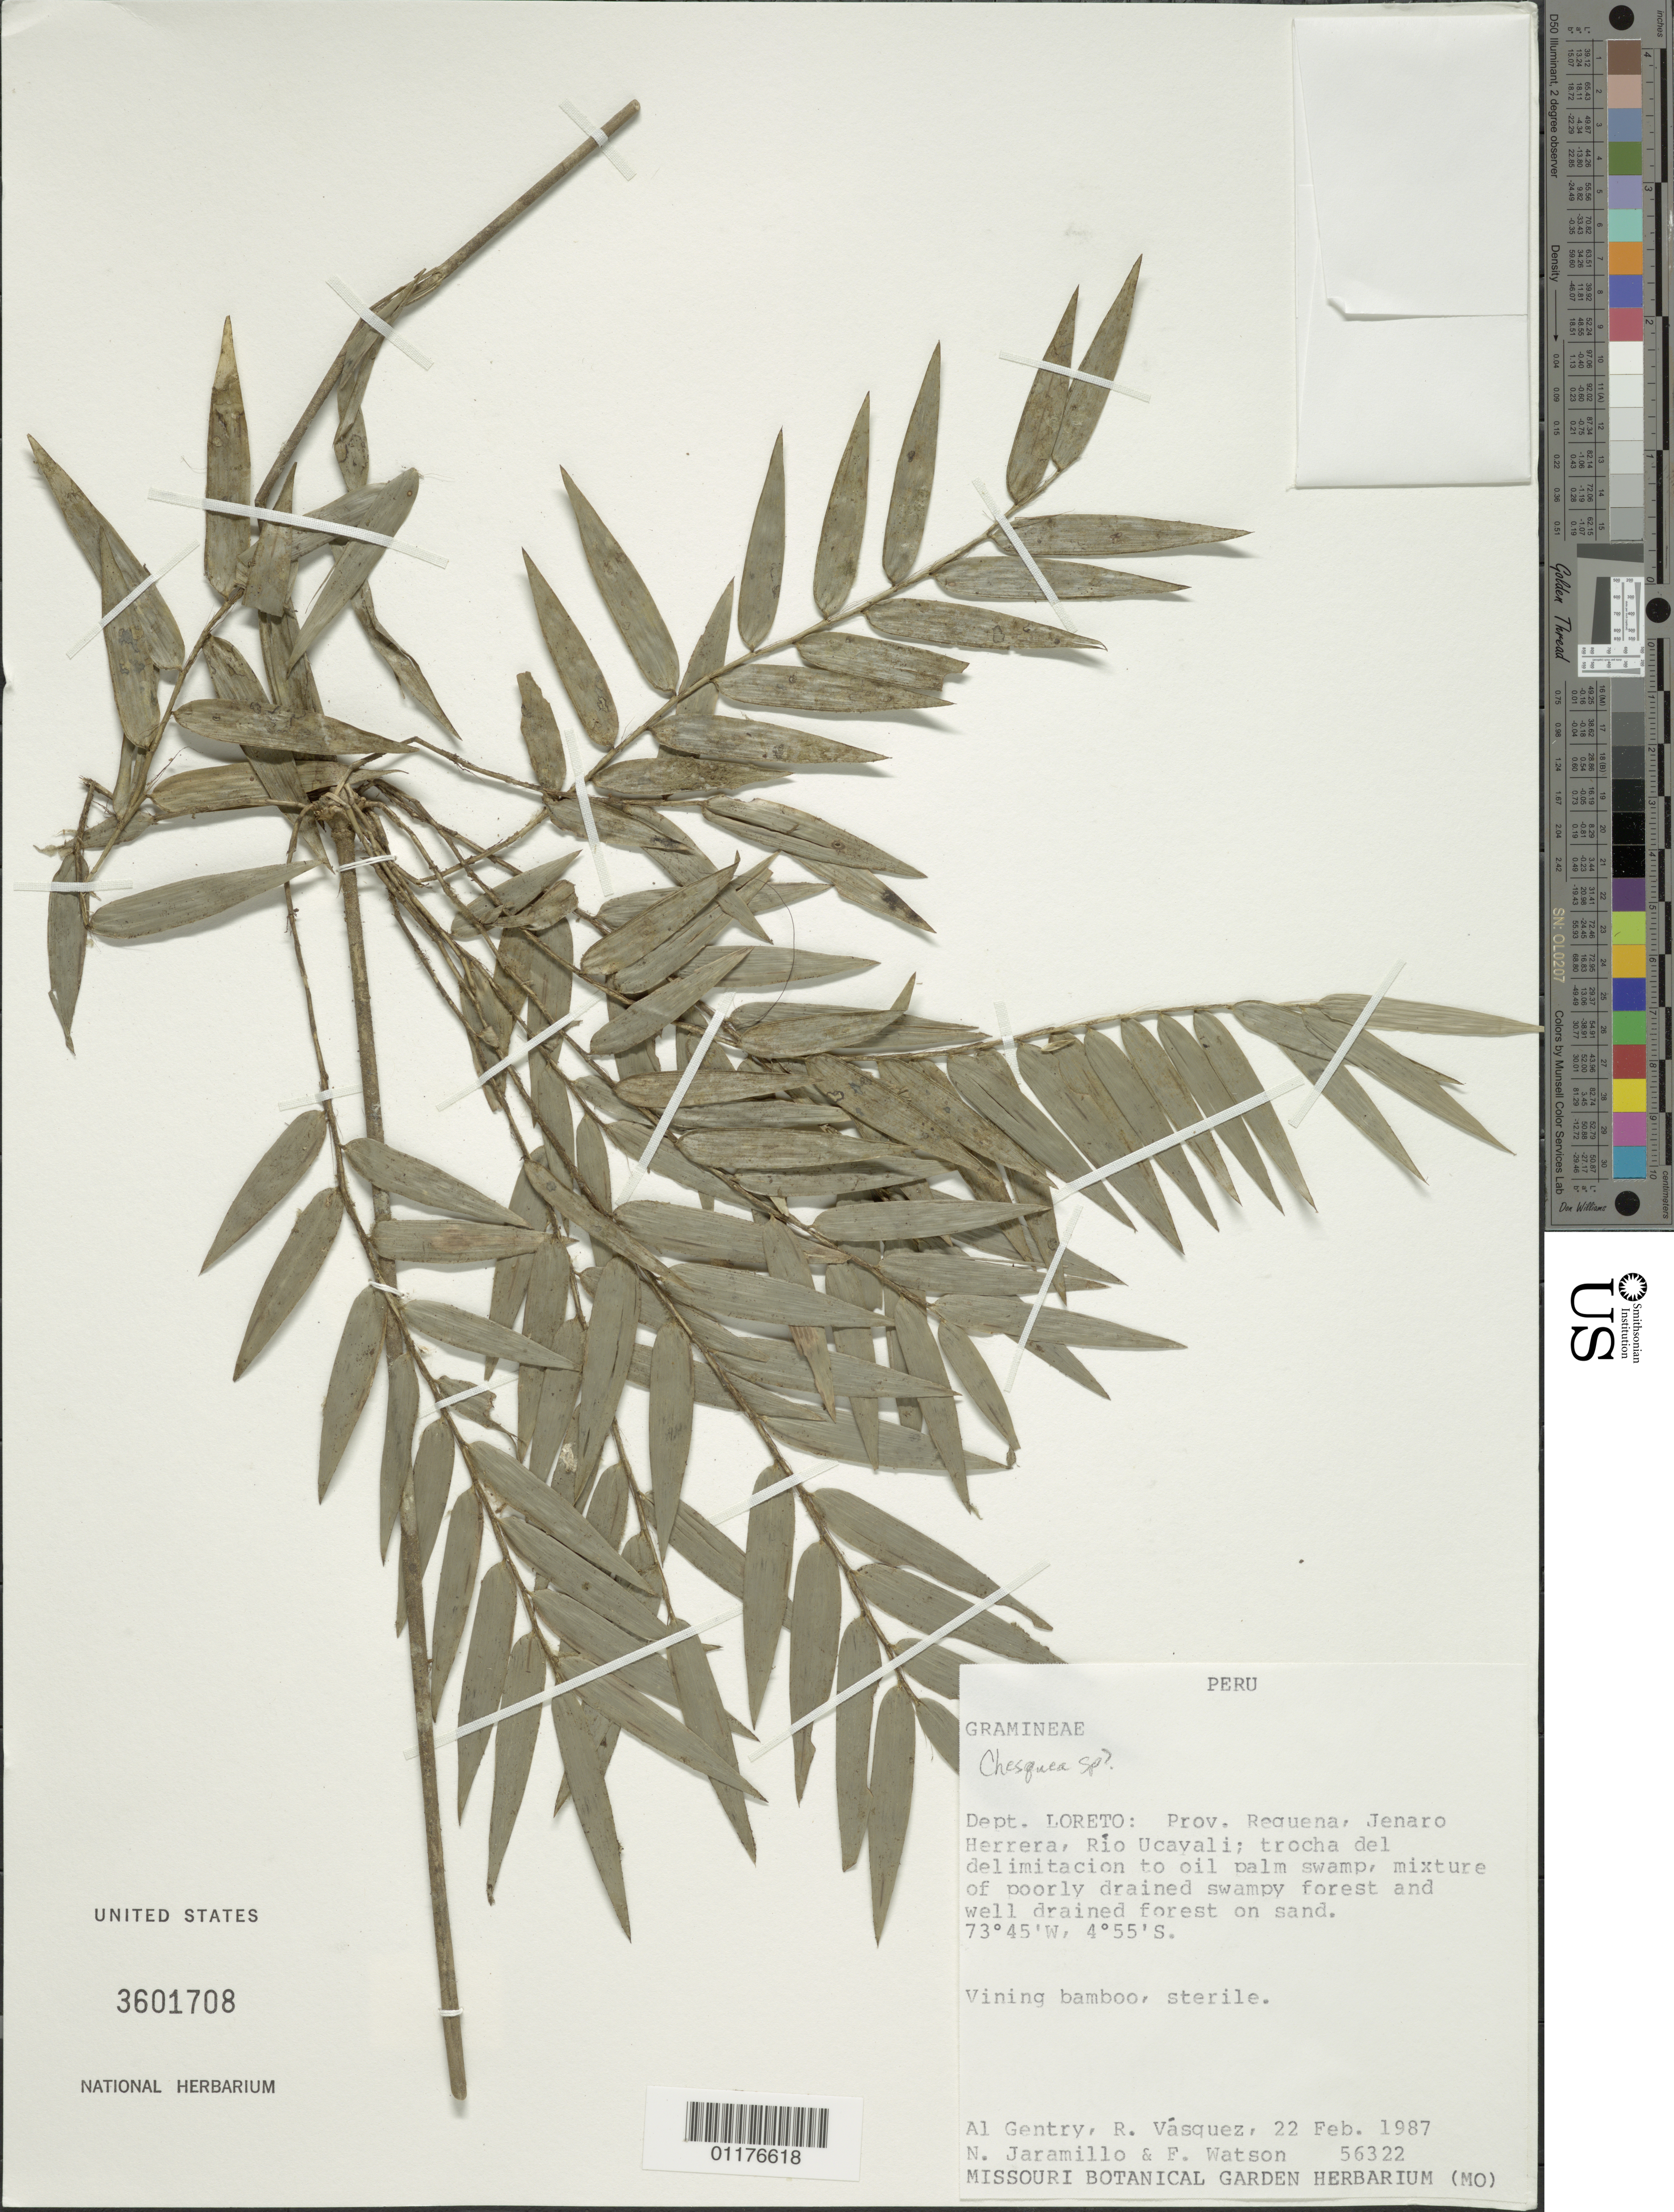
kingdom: Plantae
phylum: Tracheophyta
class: Liliopsida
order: Poales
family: Poaceae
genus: Arthrostylidium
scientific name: Arthrostylidium sp.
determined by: Pianissola M., E., (HUEFS), Universidade Estadual de Feira de Santana (BRAZIL)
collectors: A. H. Gentry, R. Vásquez, N. Jaramillo M & F. Watson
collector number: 56322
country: Peru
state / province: Loreto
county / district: Requena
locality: Jenaro Herrera, Rio Ucavali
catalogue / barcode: US 3601708